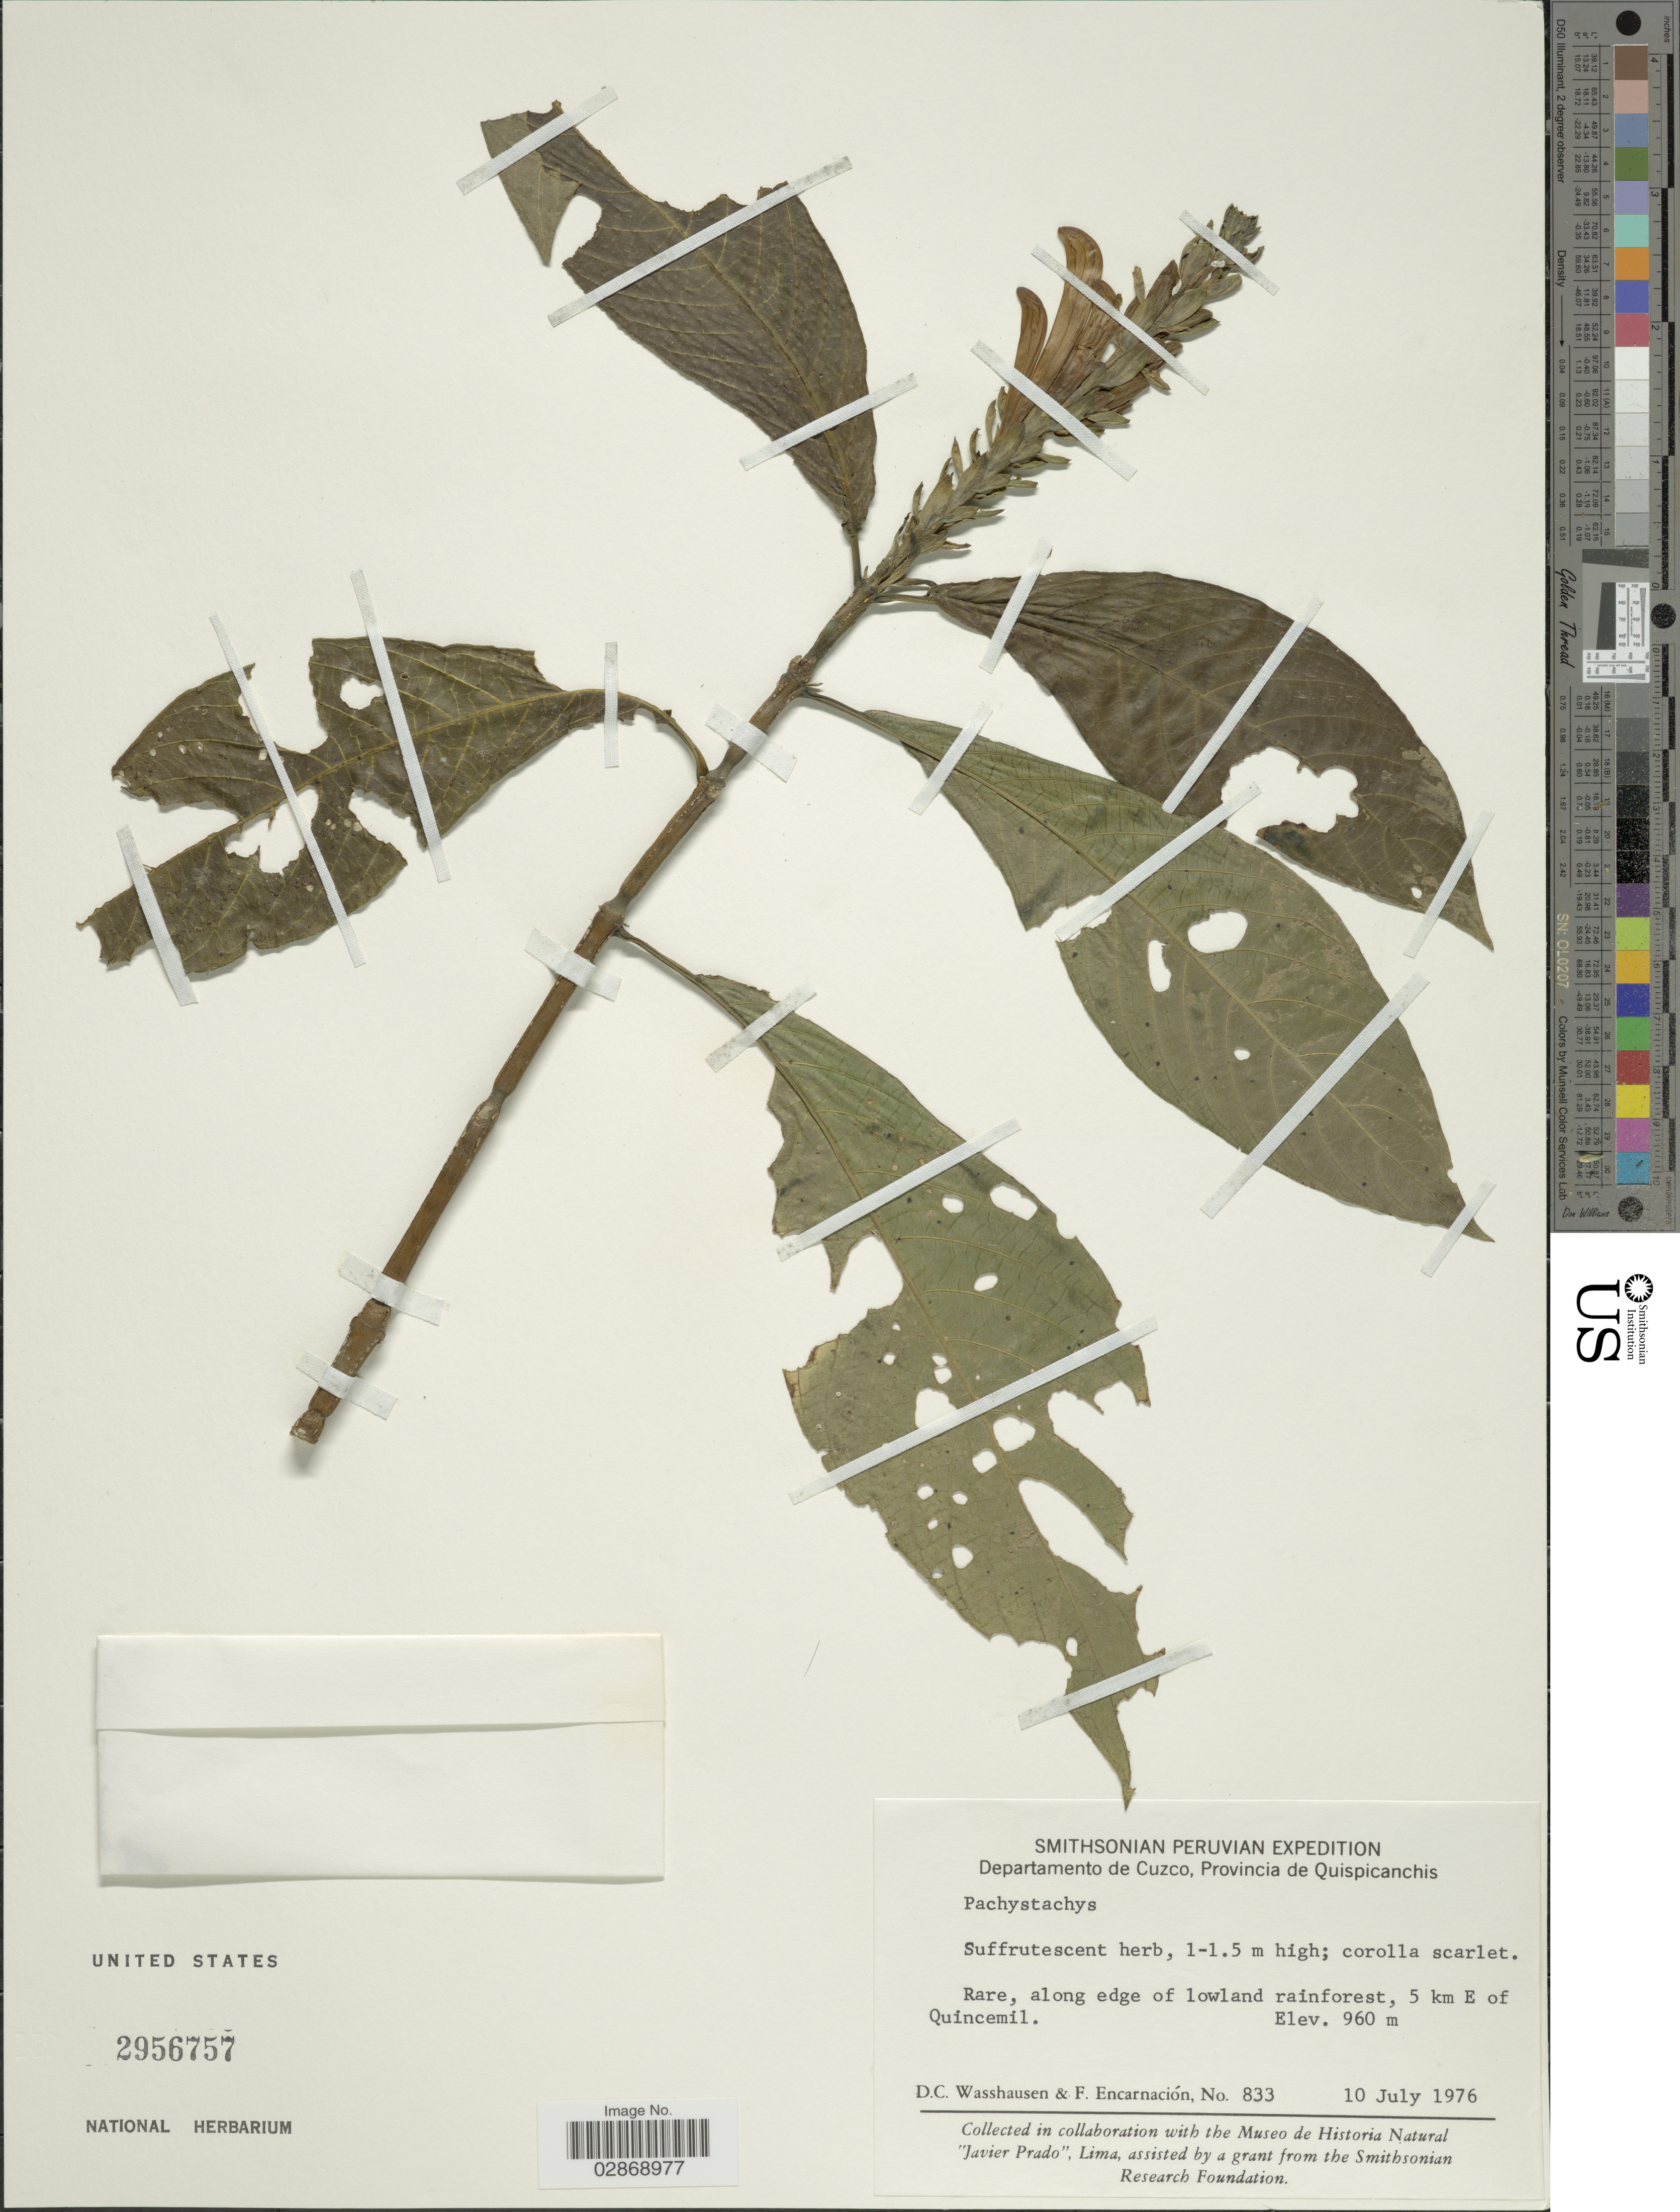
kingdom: Plantae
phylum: Tracheophyta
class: Magnoliopsida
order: Lamiales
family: Acanthaceae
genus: Pachystachys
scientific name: Pachystachys ossolae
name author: Wassh.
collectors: D. C. Wasshausen & F. Encarnación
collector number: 833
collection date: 1976-07-10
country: Peru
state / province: Cusco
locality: Departamento de Cuzco, Provincia de Quispicanchis. 5 km E of Quincemil.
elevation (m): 960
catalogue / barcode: US 2956757